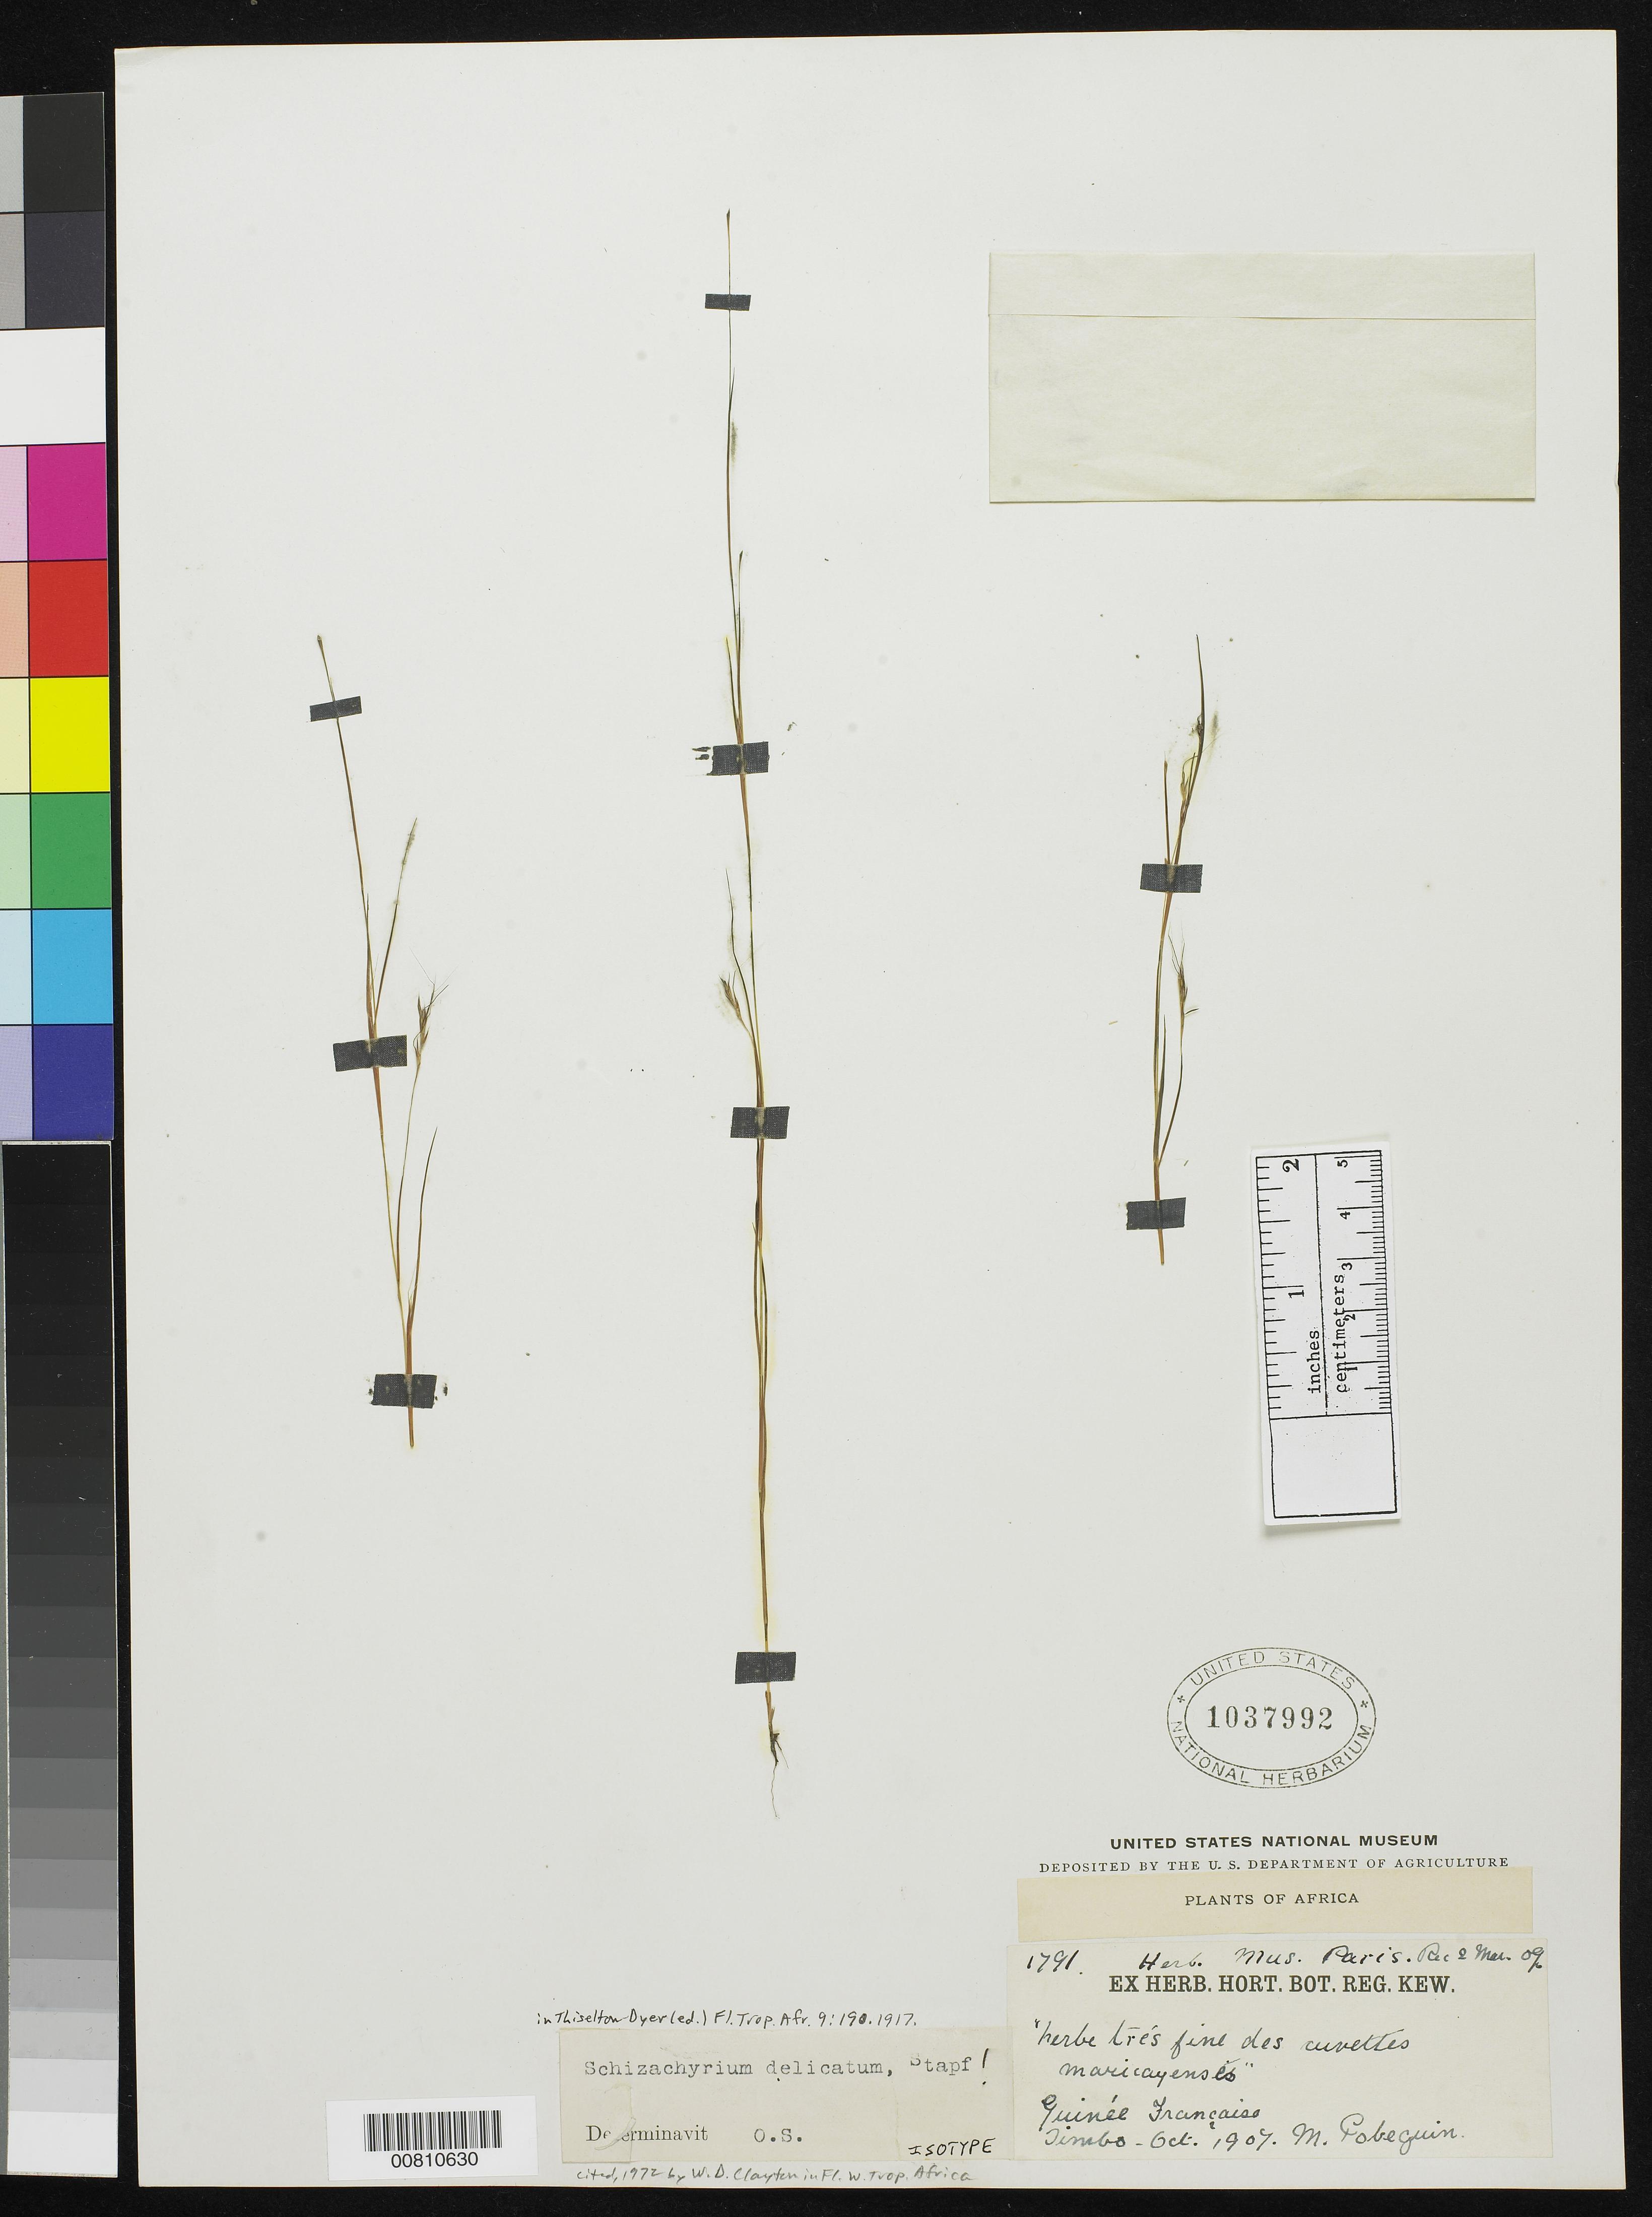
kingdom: Plantae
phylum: Tracheophyta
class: Liliopsida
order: Poales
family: Poaceae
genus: Schizachyrium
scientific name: Schizachyrium delicatum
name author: Stapf in Prain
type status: Isotype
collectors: C. Pobeguin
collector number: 1791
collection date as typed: Oct 1907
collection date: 1907-10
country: Guinea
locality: Guinée Francaise, Timbo.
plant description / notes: Cited 1972 by W.D. Clayton in Fl. W. Trop. Africa.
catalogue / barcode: US 1037992